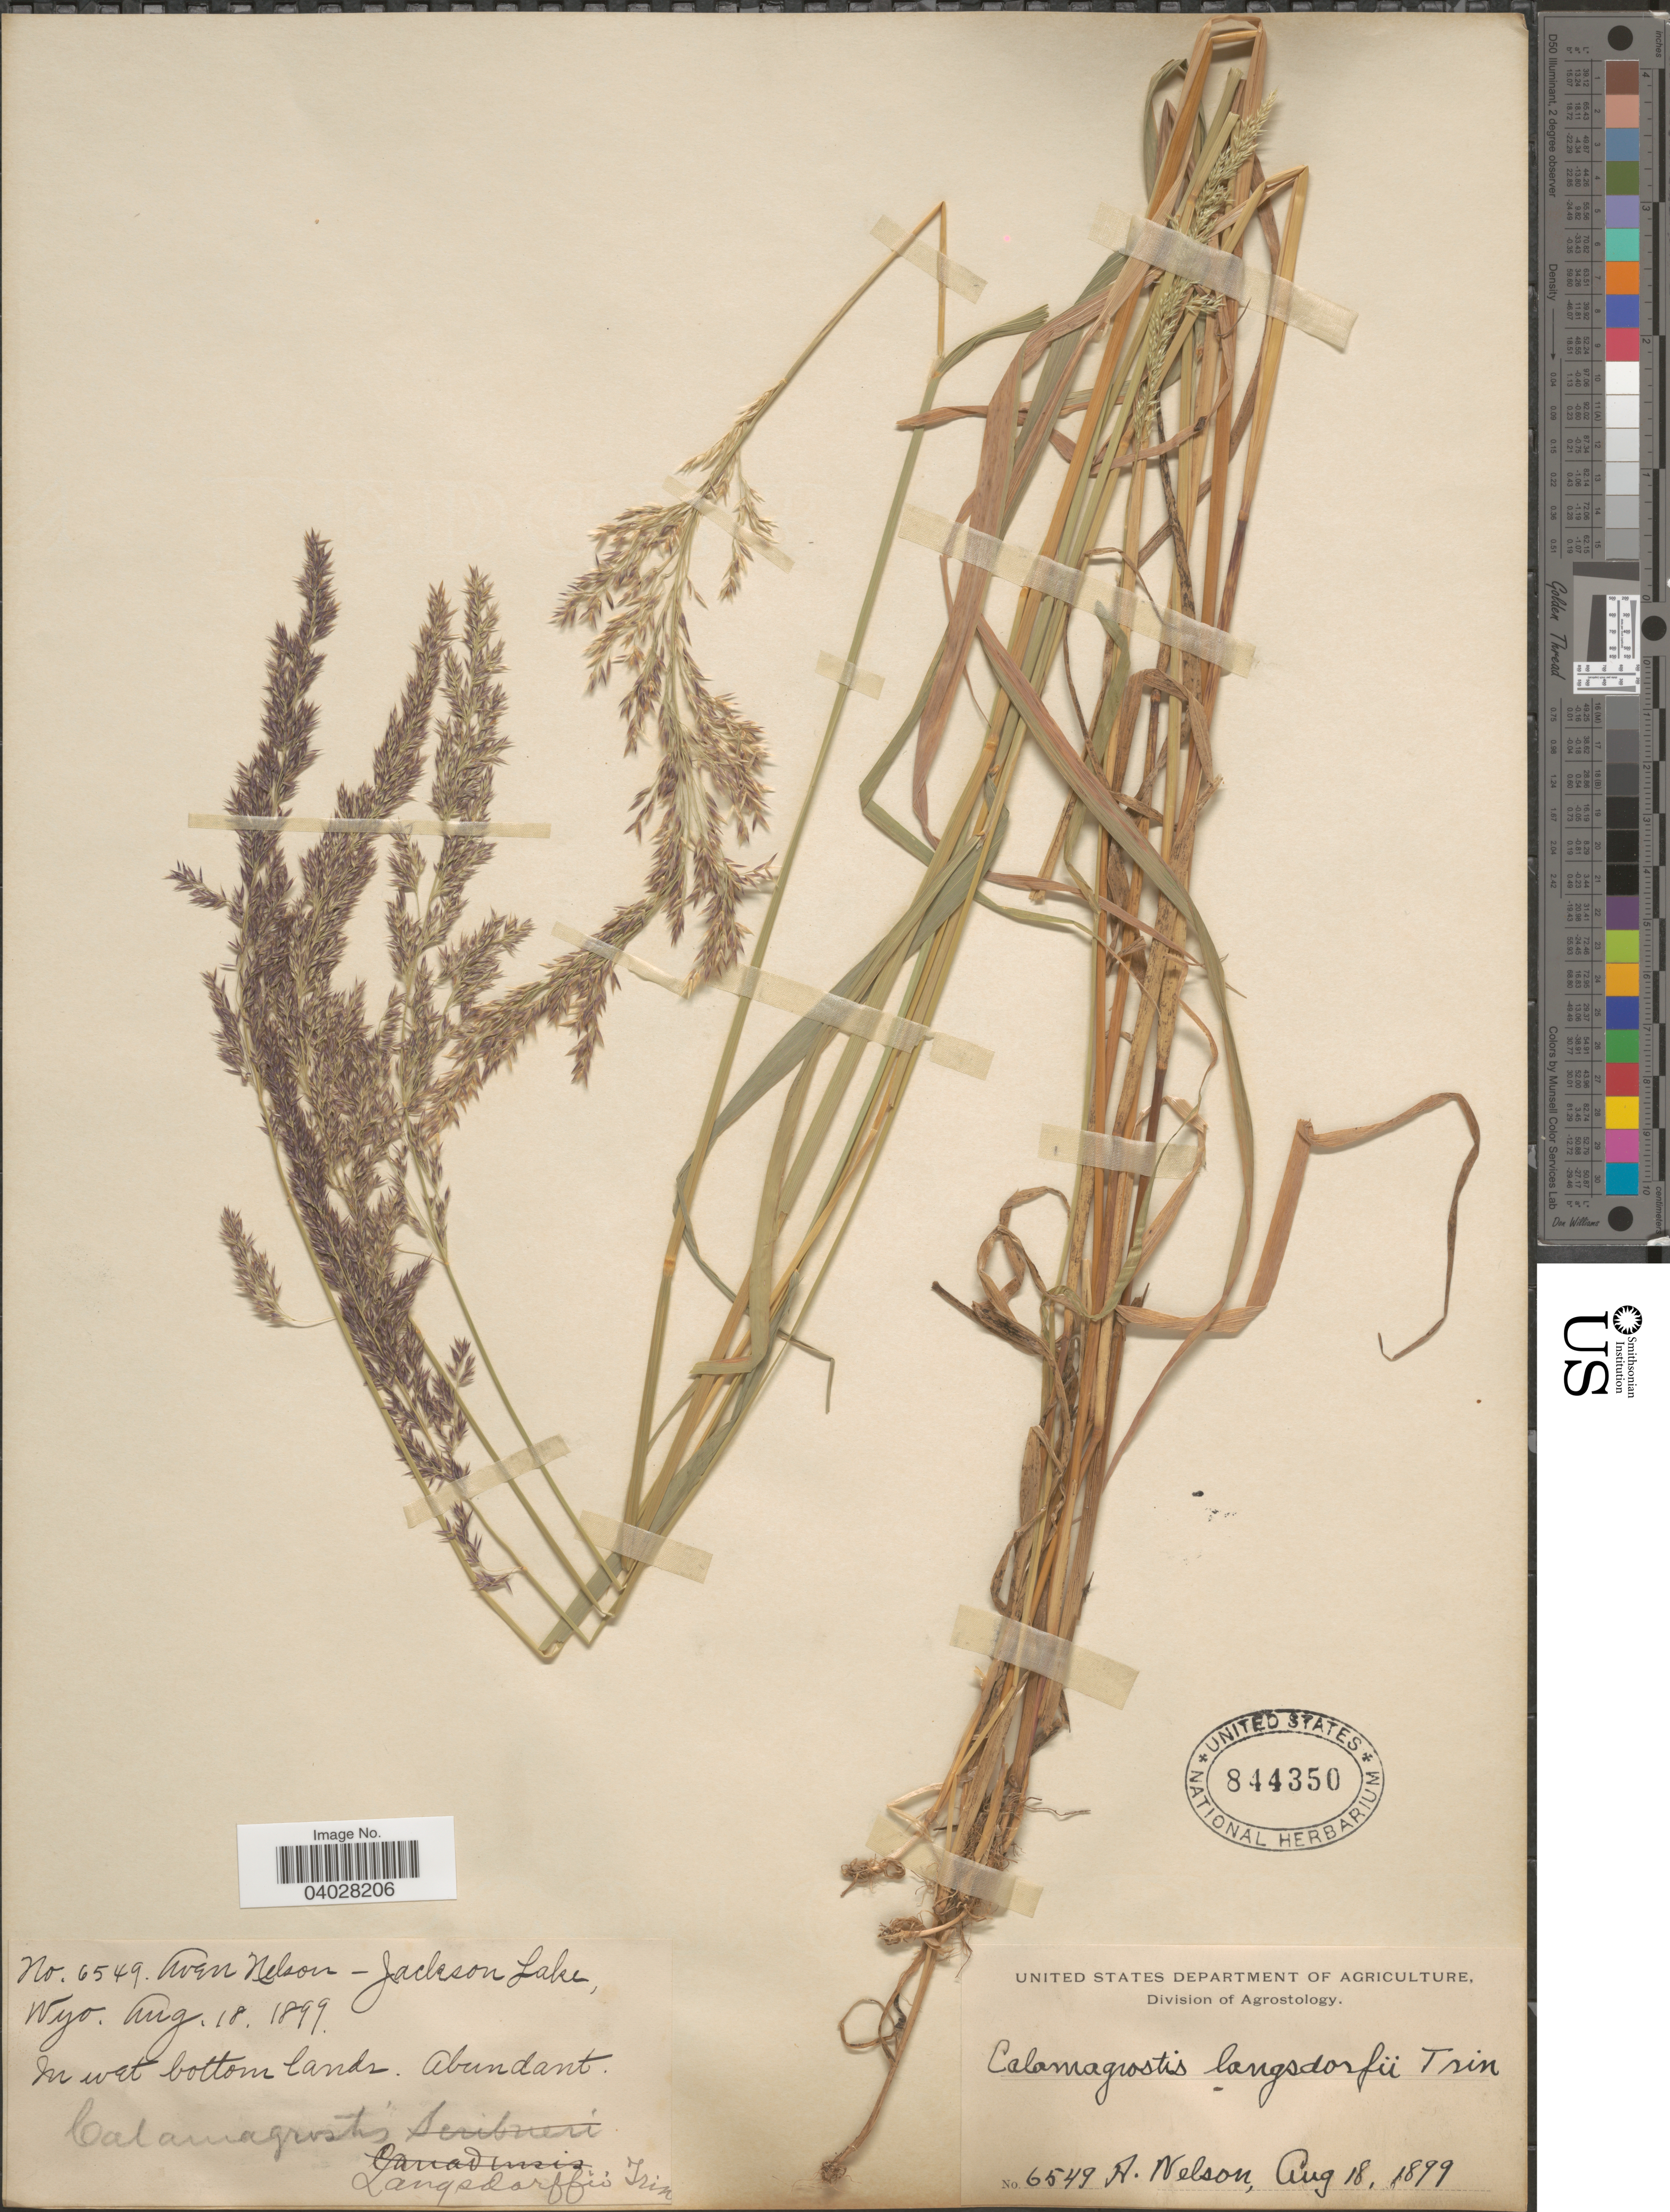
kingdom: Plantae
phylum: Tracheophyta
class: Liliopsida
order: Poales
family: Poaceae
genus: Calamagrostis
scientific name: Calamagrostis canadensis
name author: (Michx.) P. Beauv.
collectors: A. Nelson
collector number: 6549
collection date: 1899-08-18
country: United States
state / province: Wyoming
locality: Jackson Lake.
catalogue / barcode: US 844350